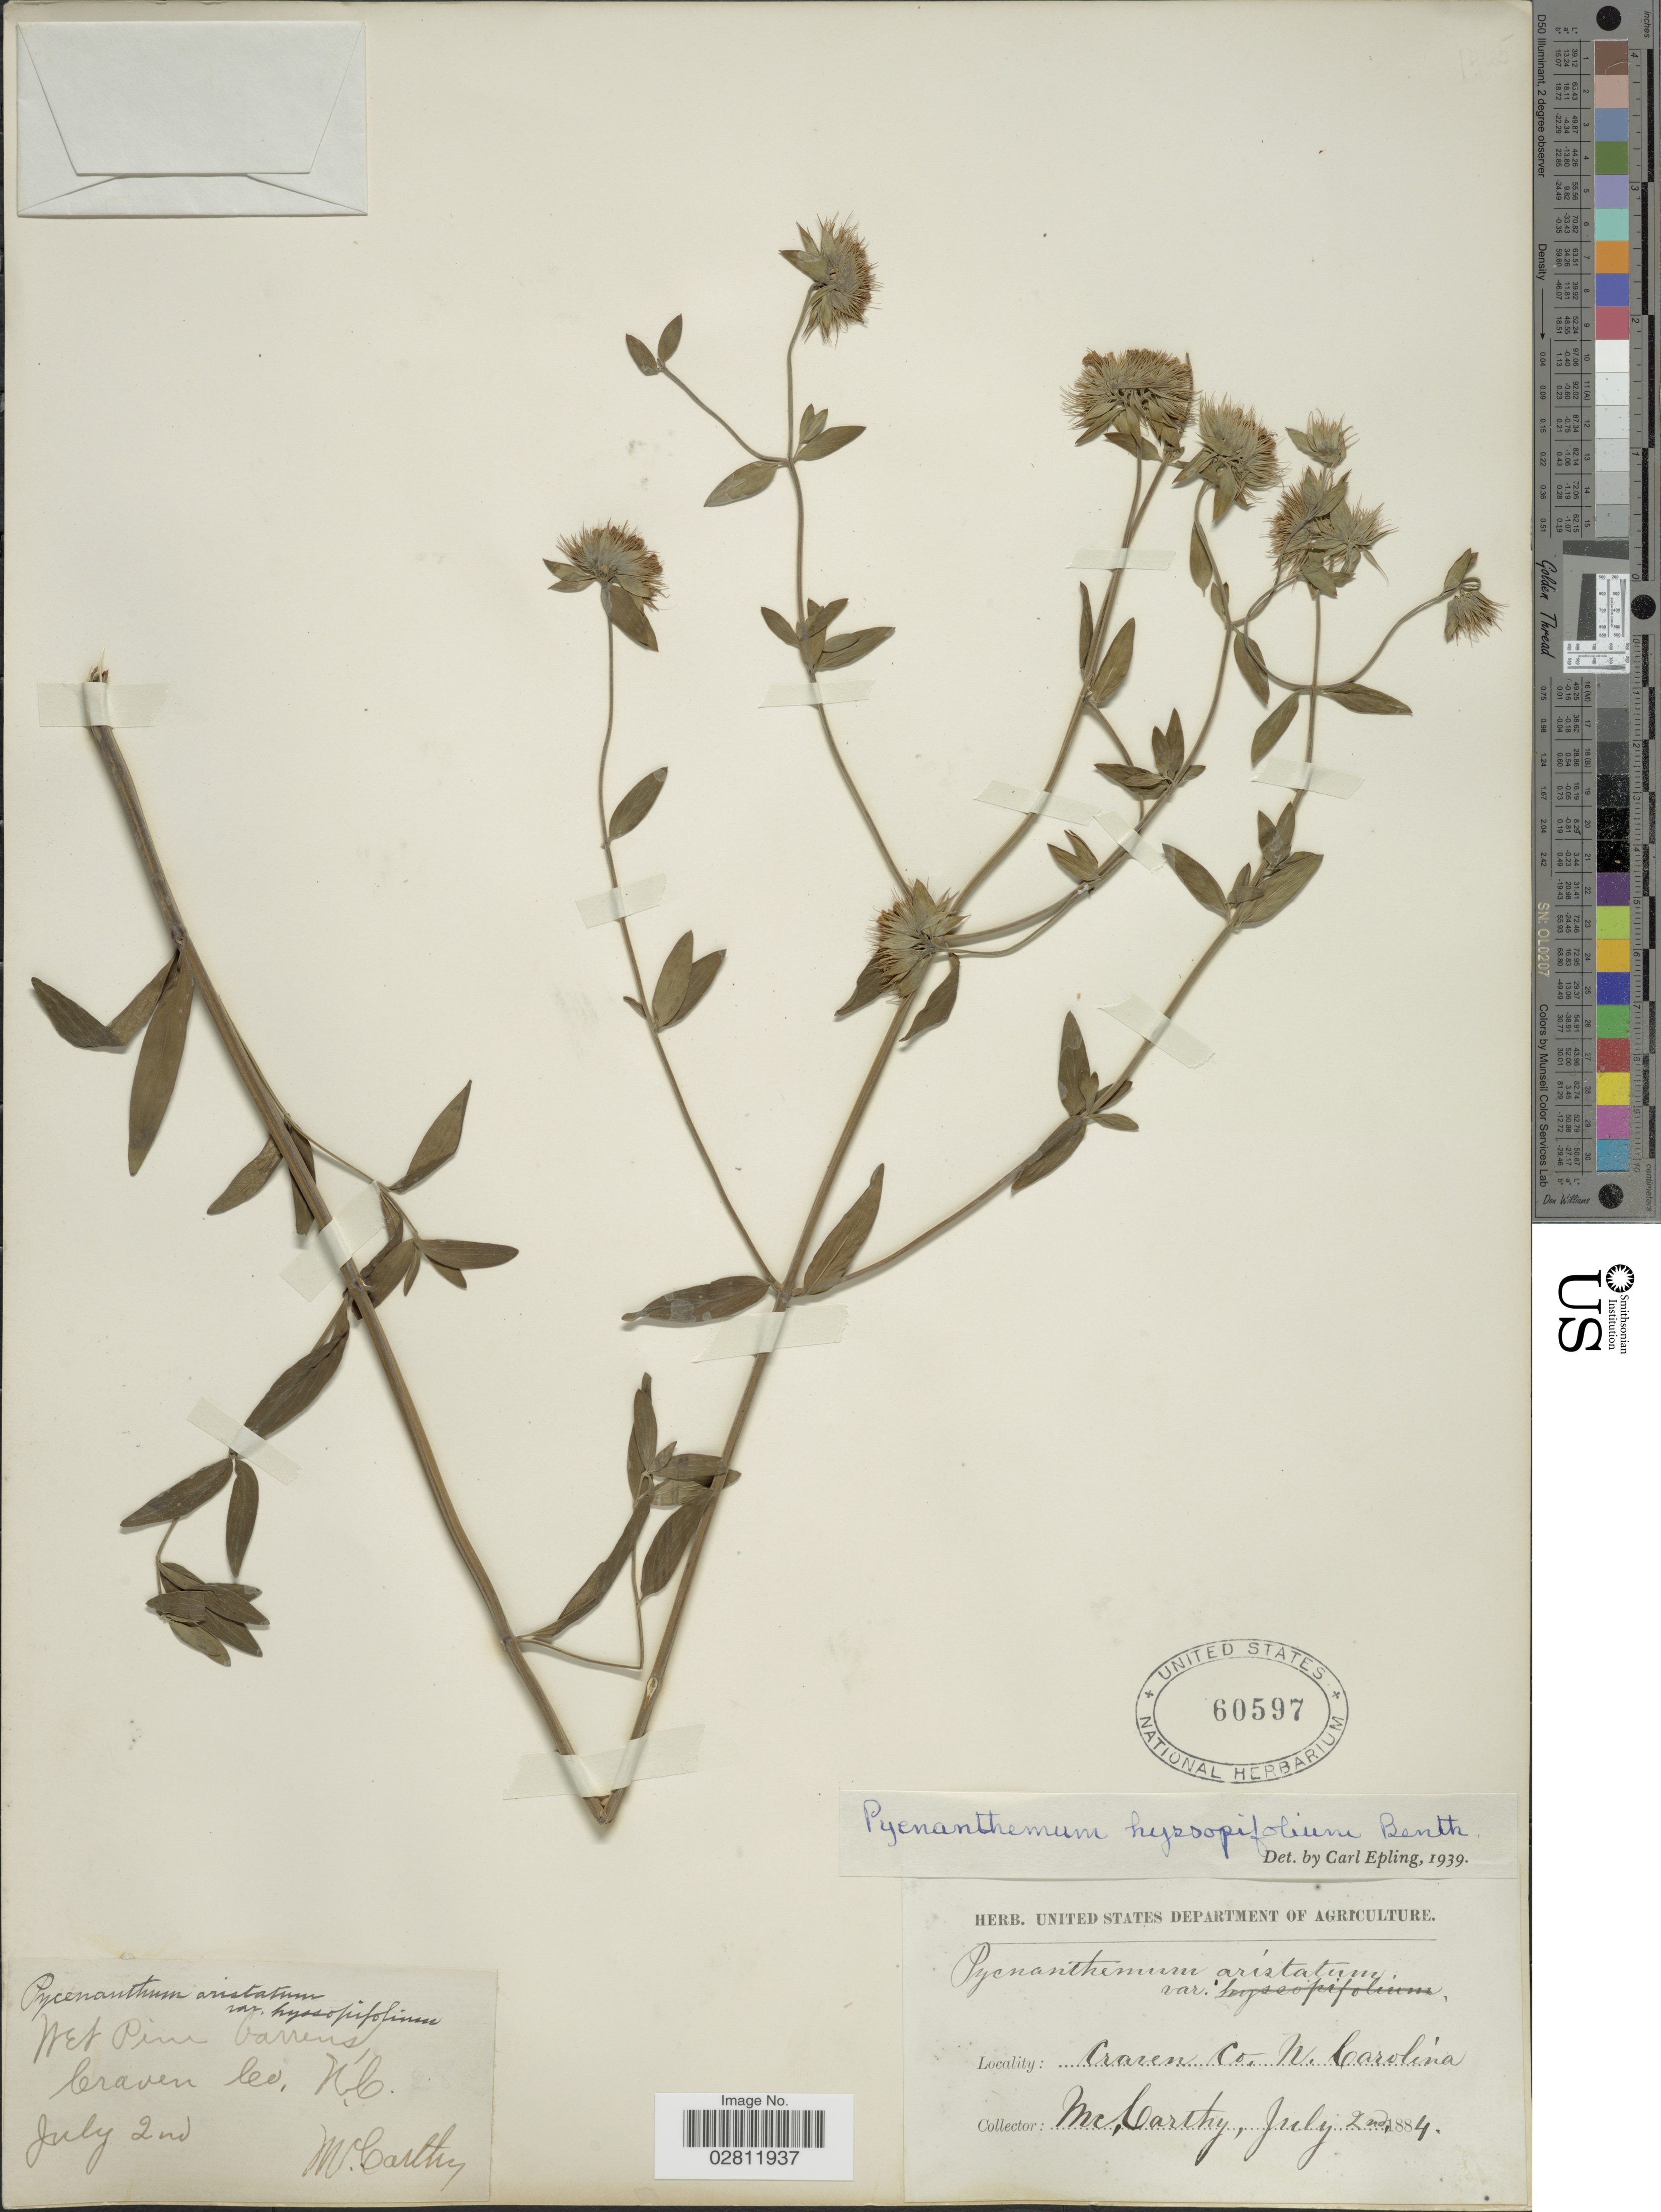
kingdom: Plantae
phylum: Tracheophyta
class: Magnoliopsida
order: Lamiales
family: Lamiaceae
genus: Pycnanthemum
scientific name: Pycnanthemum flexuosum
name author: (Walter) Britton, Stearns & Poggenb.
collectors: -- McCarthy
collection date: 1884-07-02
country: United States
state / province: North Carolina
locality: Craven Co.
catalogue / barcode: US 60597